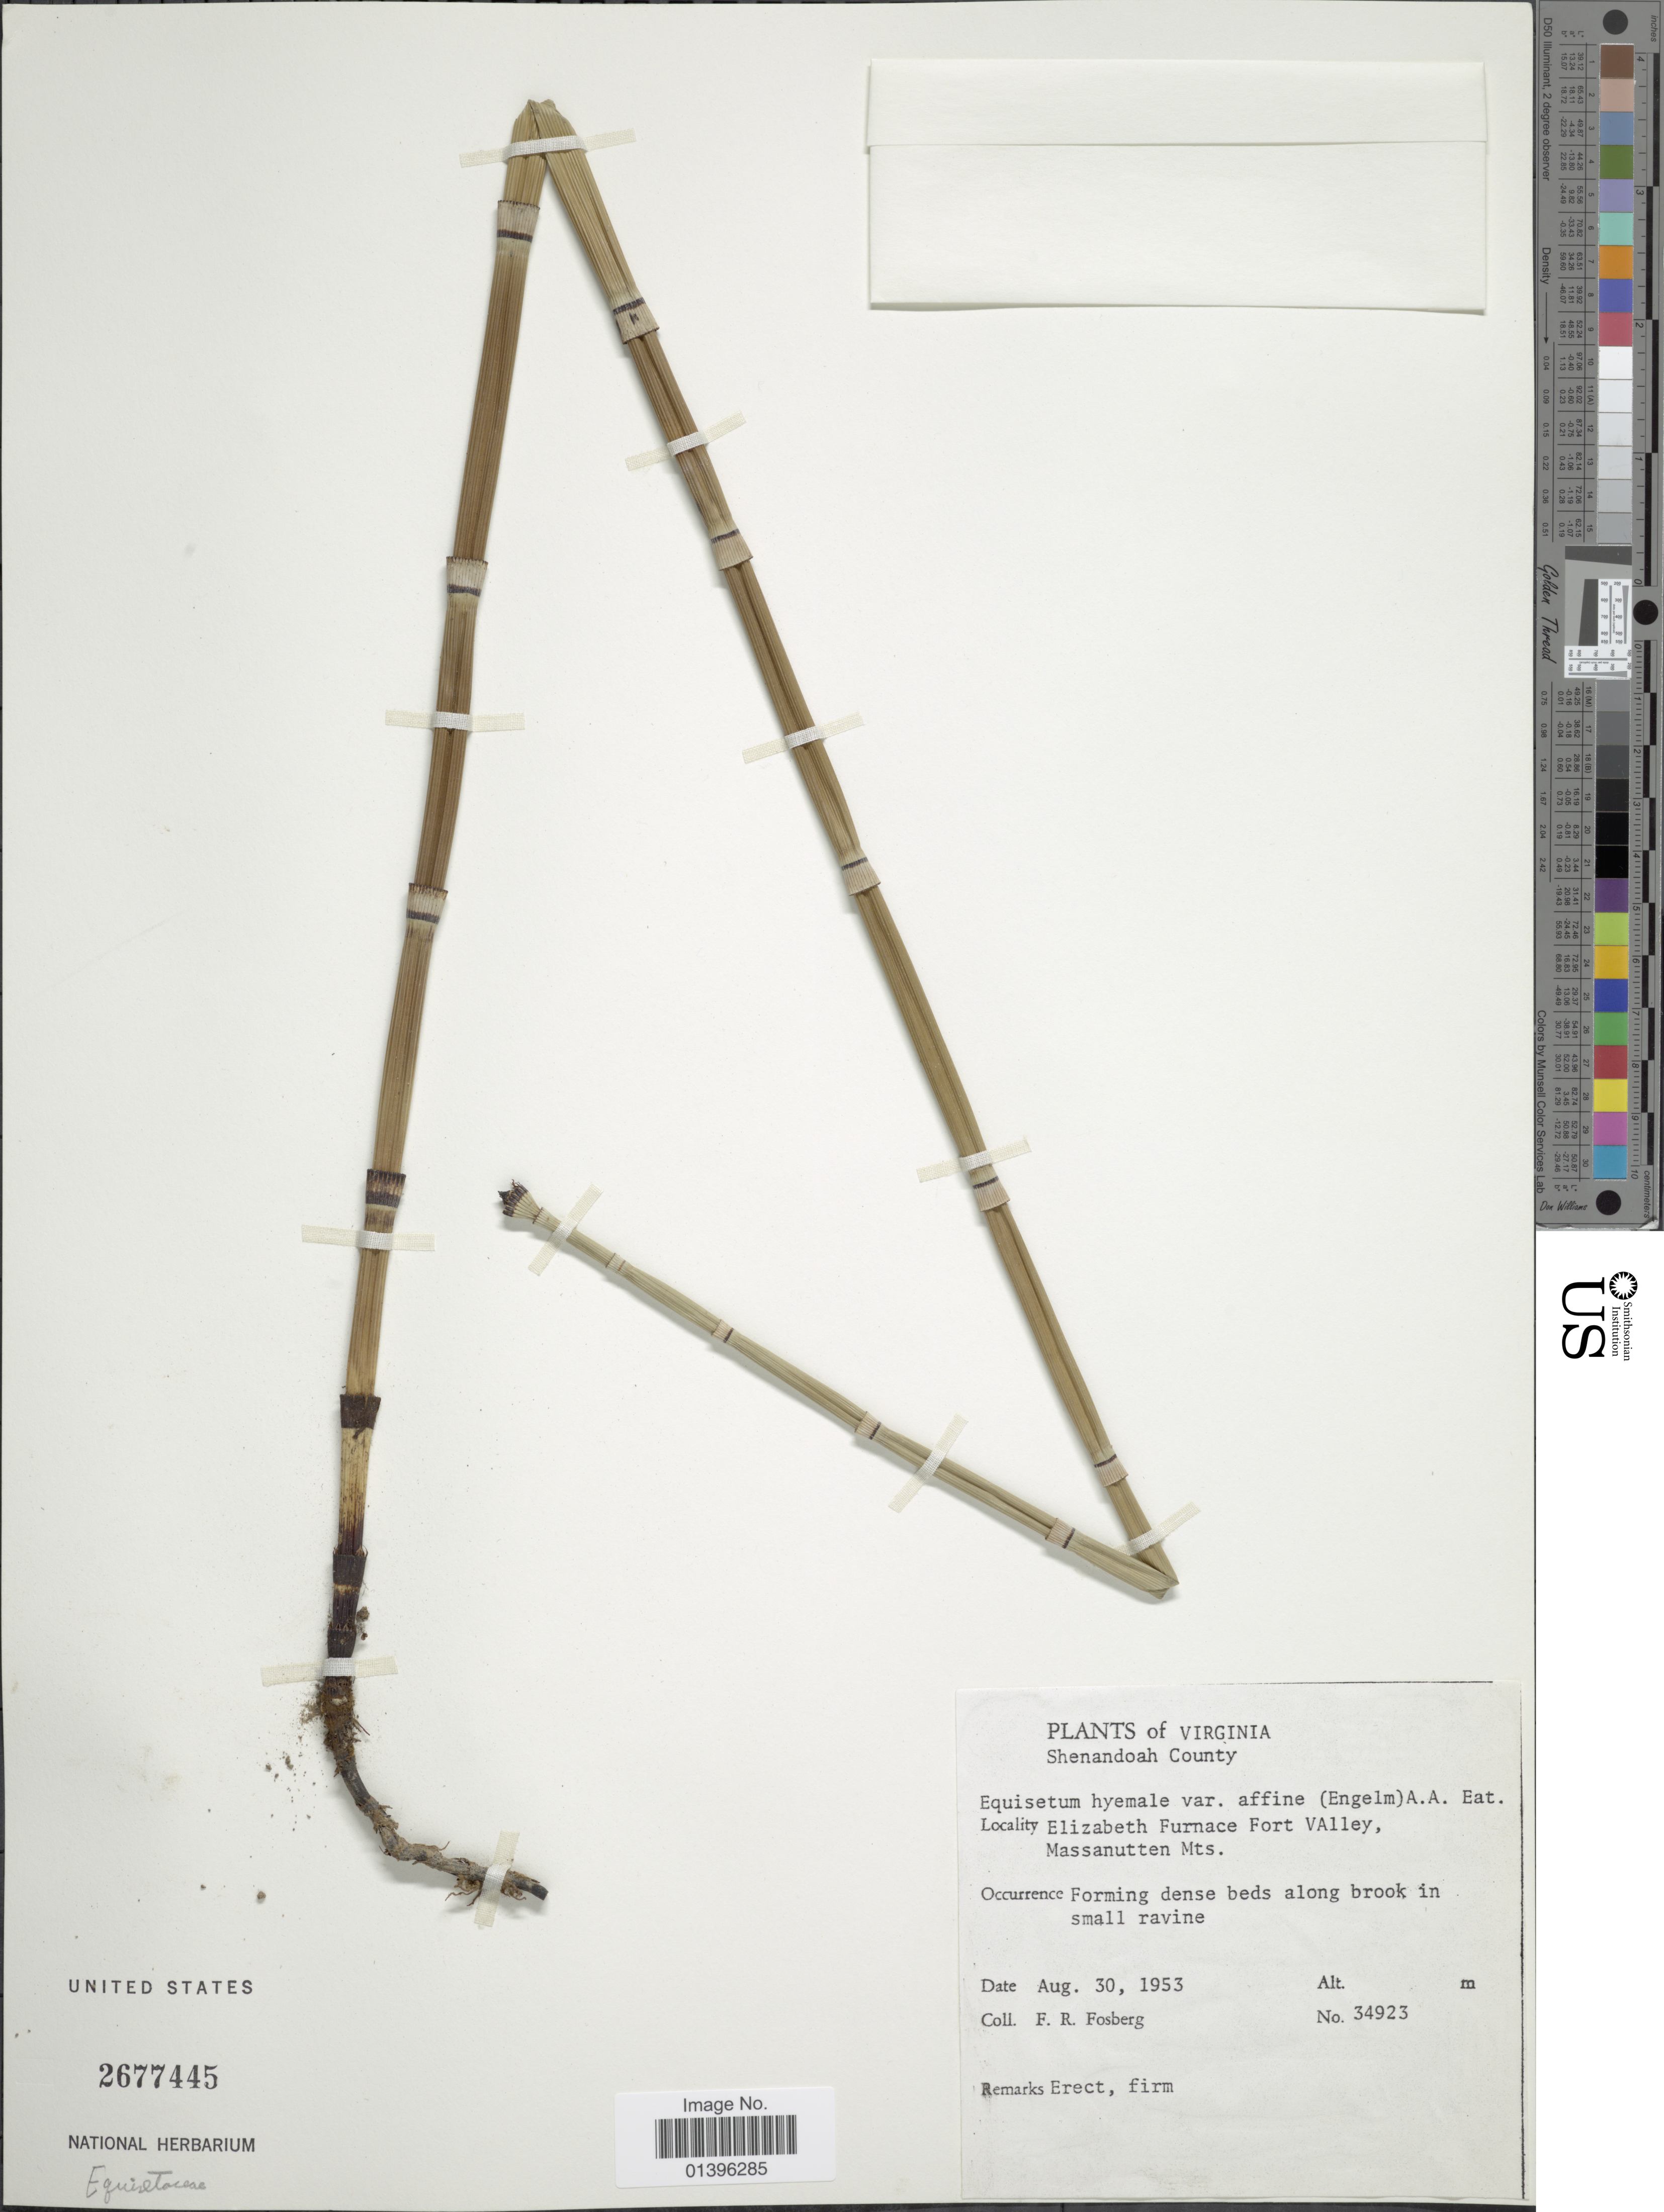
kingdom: Plantae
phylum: Tracheophyta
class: Polypodiopsida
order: Equisetales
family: Equisetaceae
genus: Equisetum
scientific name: Equisetum hyemale var. affine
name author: (Engelm.) A.A. Eaton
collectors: F. R. Fosberg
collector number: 34923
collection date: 1953-08-30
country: United States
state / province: Virginia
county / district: Shenandoah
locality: Shenandoah County. Elizabeth Furnace Fort Valley, Massanutten Mts.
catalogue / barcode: US 2677445